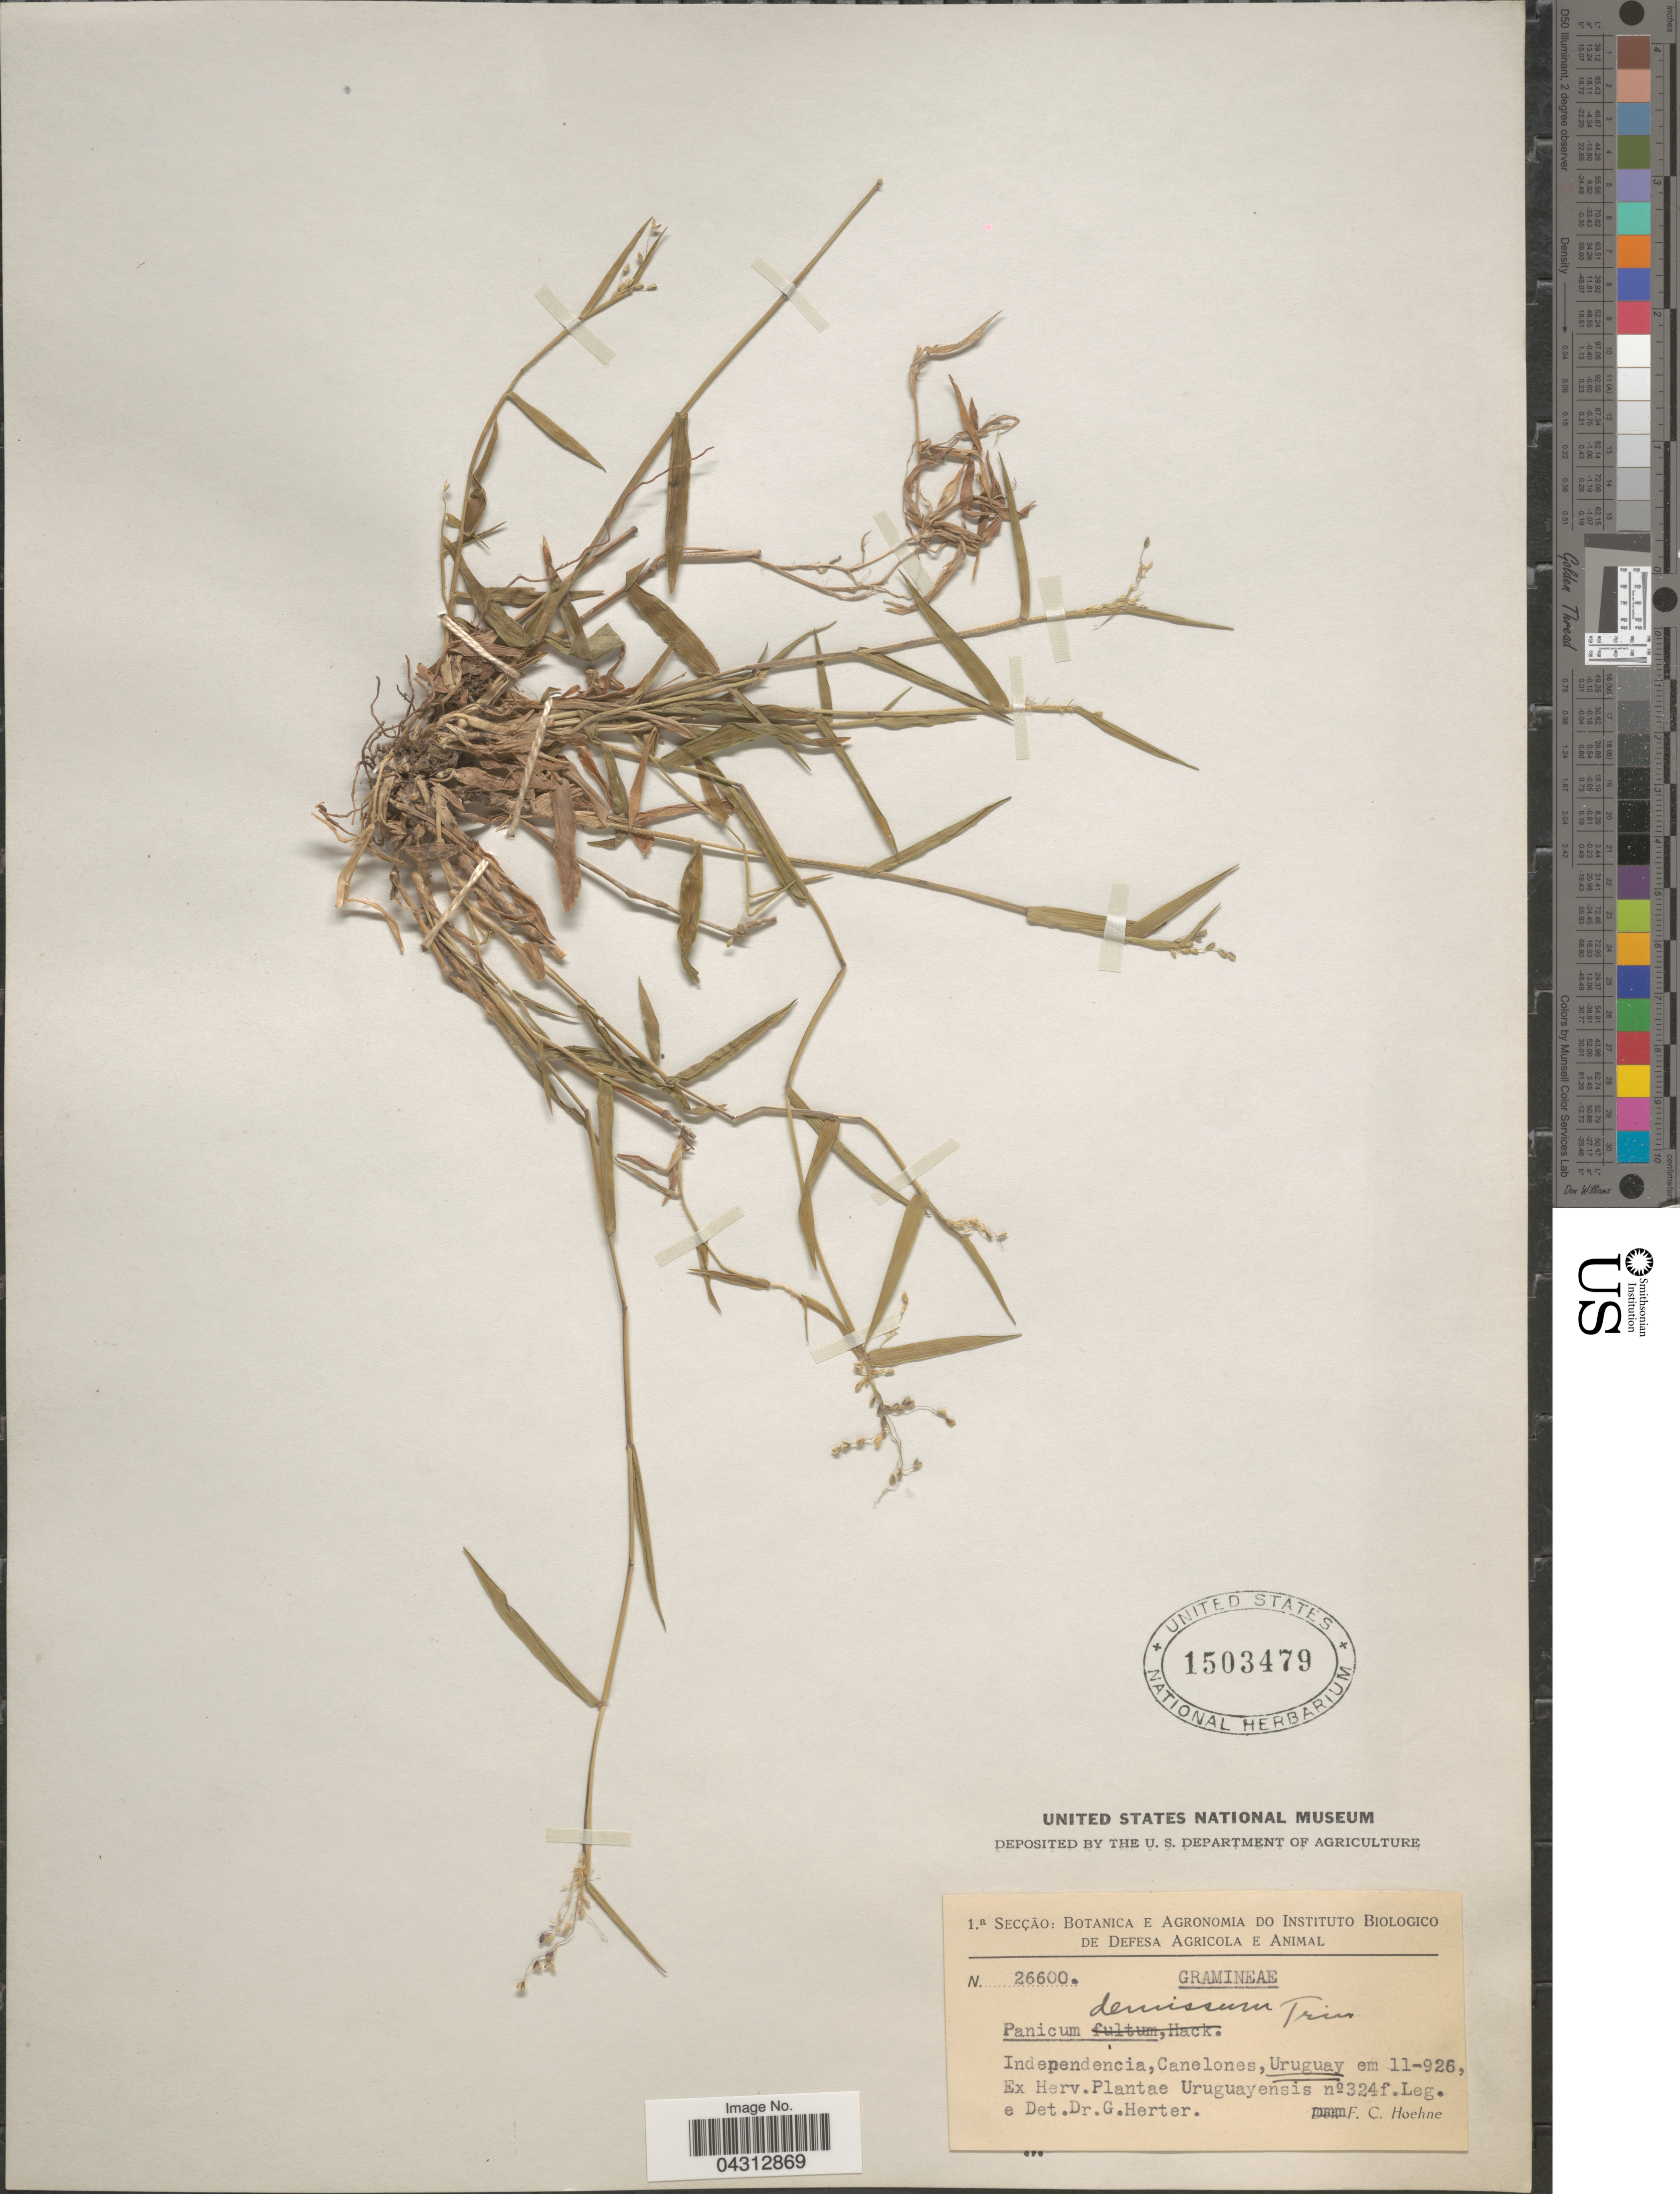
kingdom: Plantae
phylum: Tracheophyta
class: Liliopsida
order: Poales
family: Poaceae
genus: Dichanthelium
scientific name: Dichanthelium sabulorum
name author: (Lam.) Gould & C.A. Clark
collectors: G. Herter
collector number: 324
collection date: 1926-11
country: Uruguay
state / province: Canelones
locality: Independencia.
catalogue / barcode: US 1503479